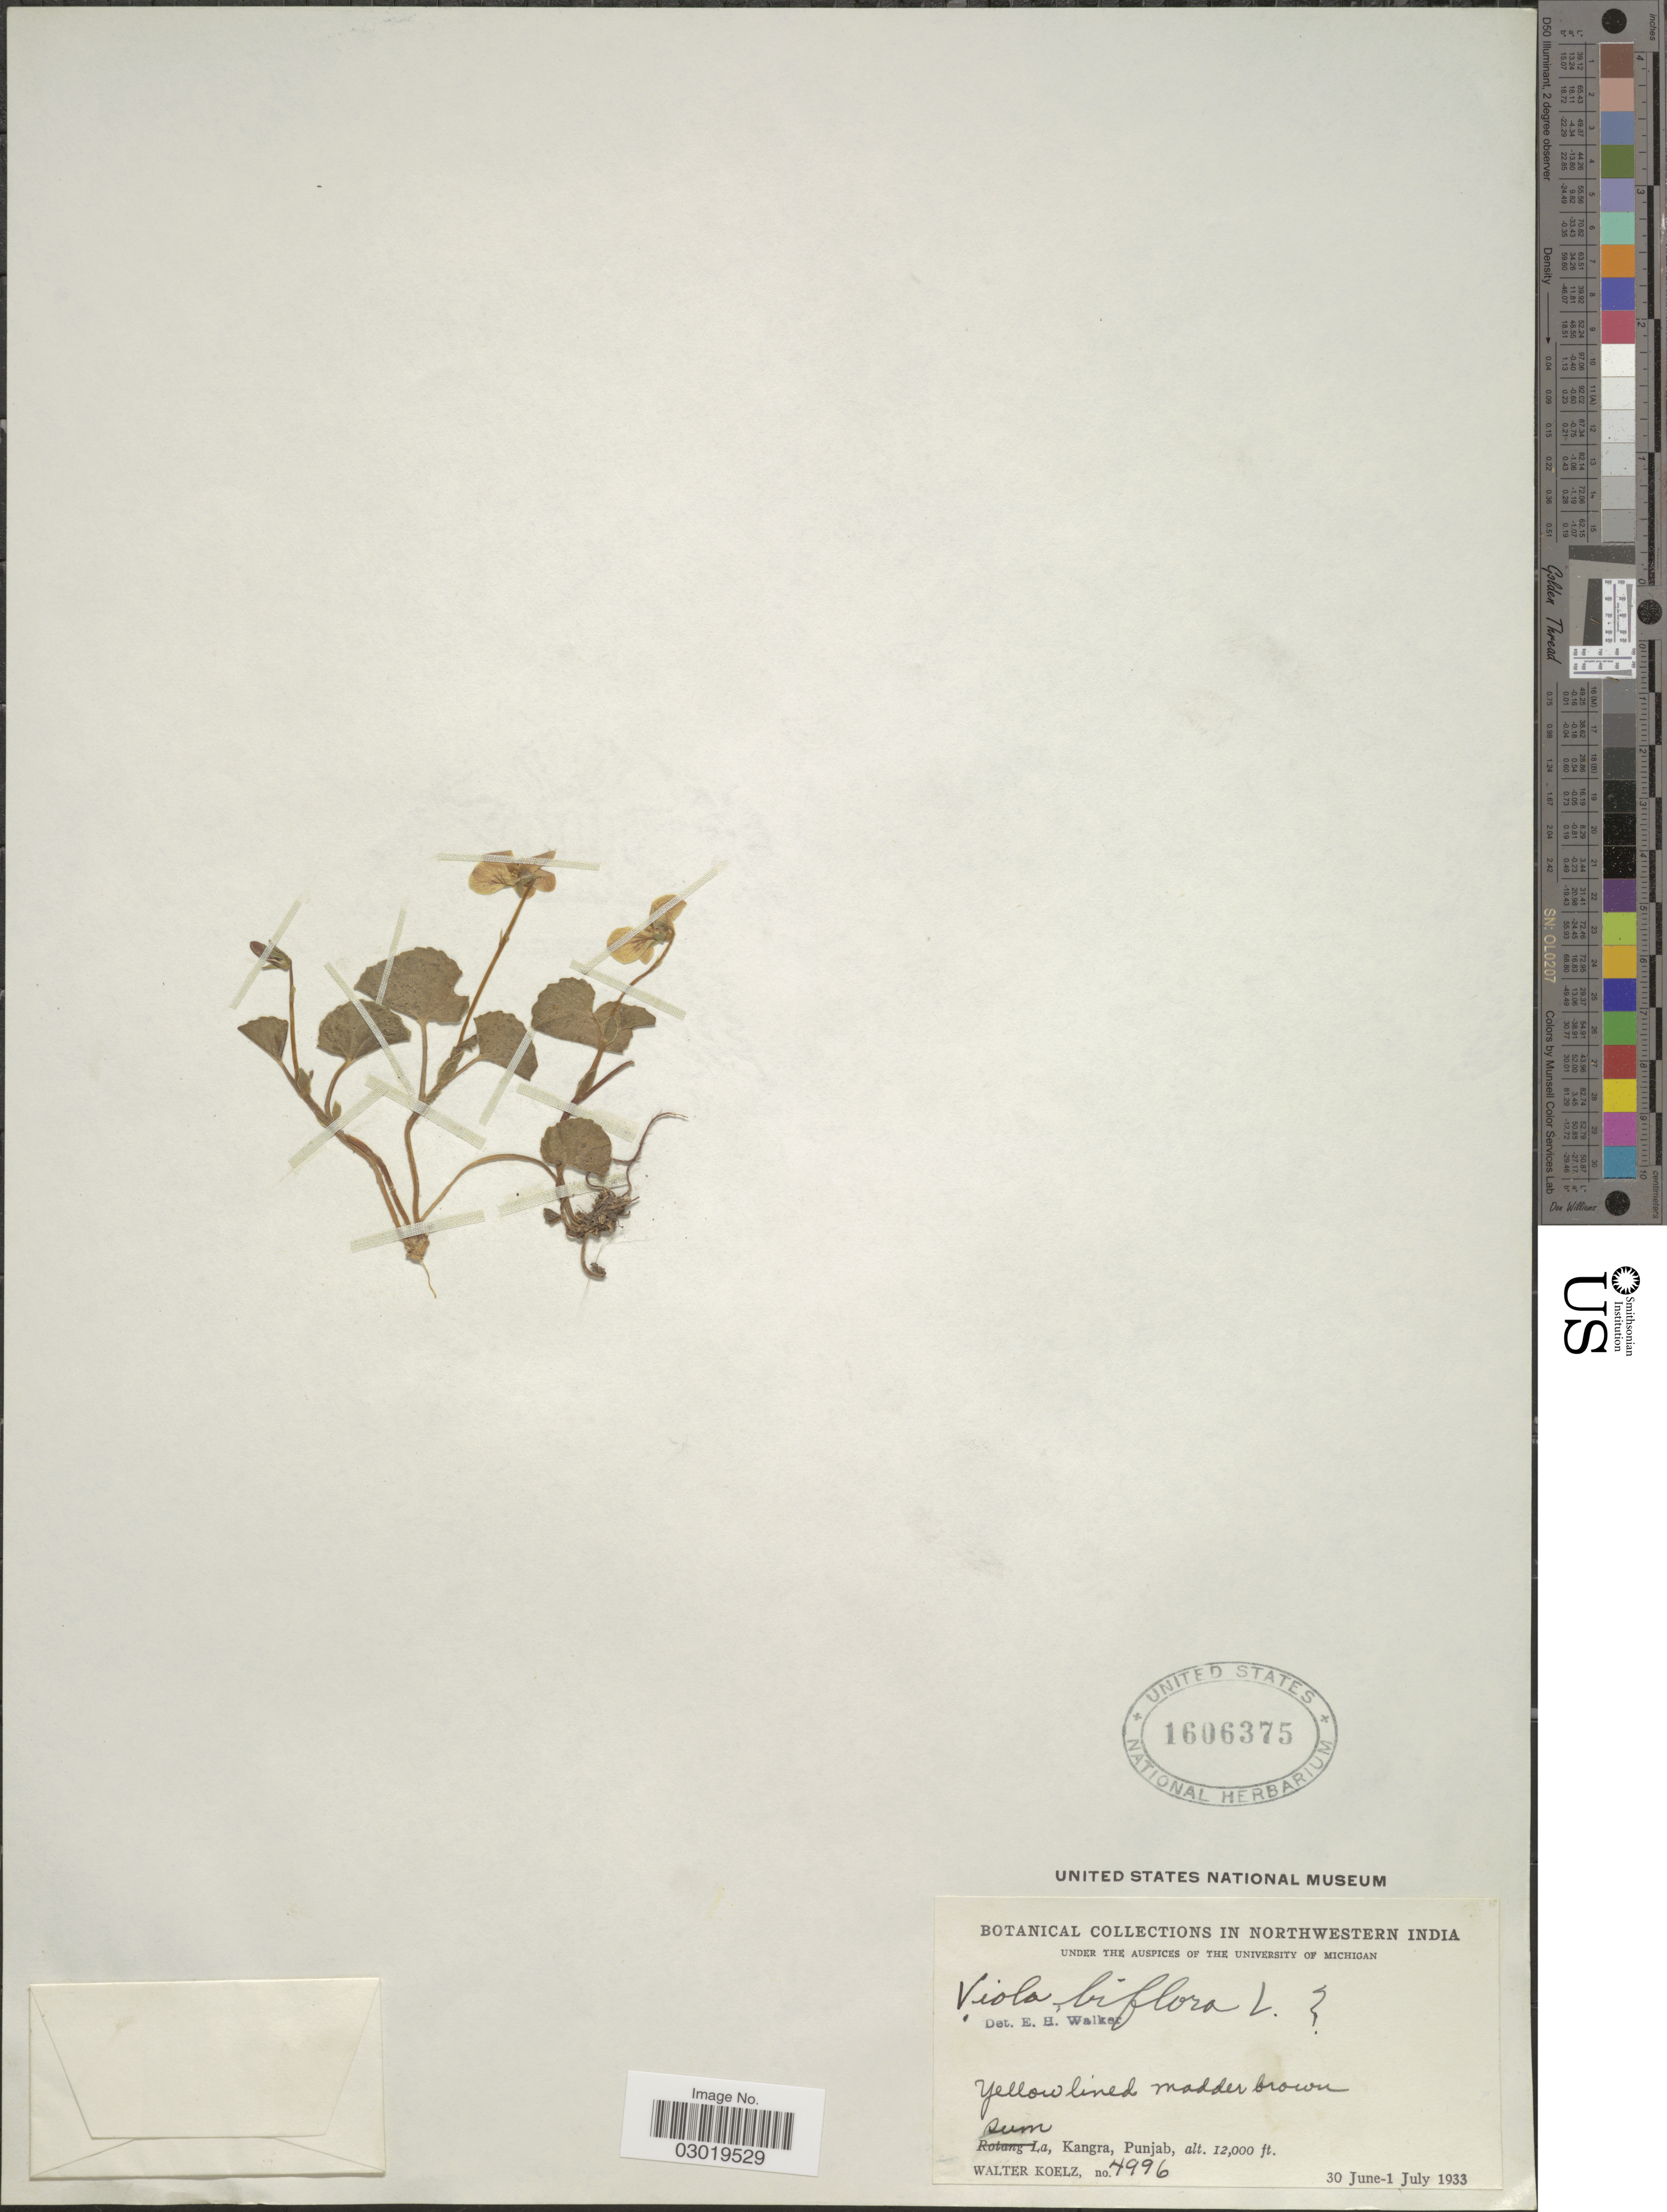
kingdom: Plantae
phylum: Tracheophyta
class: Magnoliopsida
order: Malpighiales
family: Violaceae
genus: Viola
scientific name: Viola biflora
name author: L.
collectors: W. N. Koelz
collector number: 4996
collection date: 1933-06-30/1933-07-01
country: India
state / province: Himachal Pradesh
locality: Northwestern India, Sum La, Kangra.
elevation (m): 3658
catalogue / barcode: US 1606375